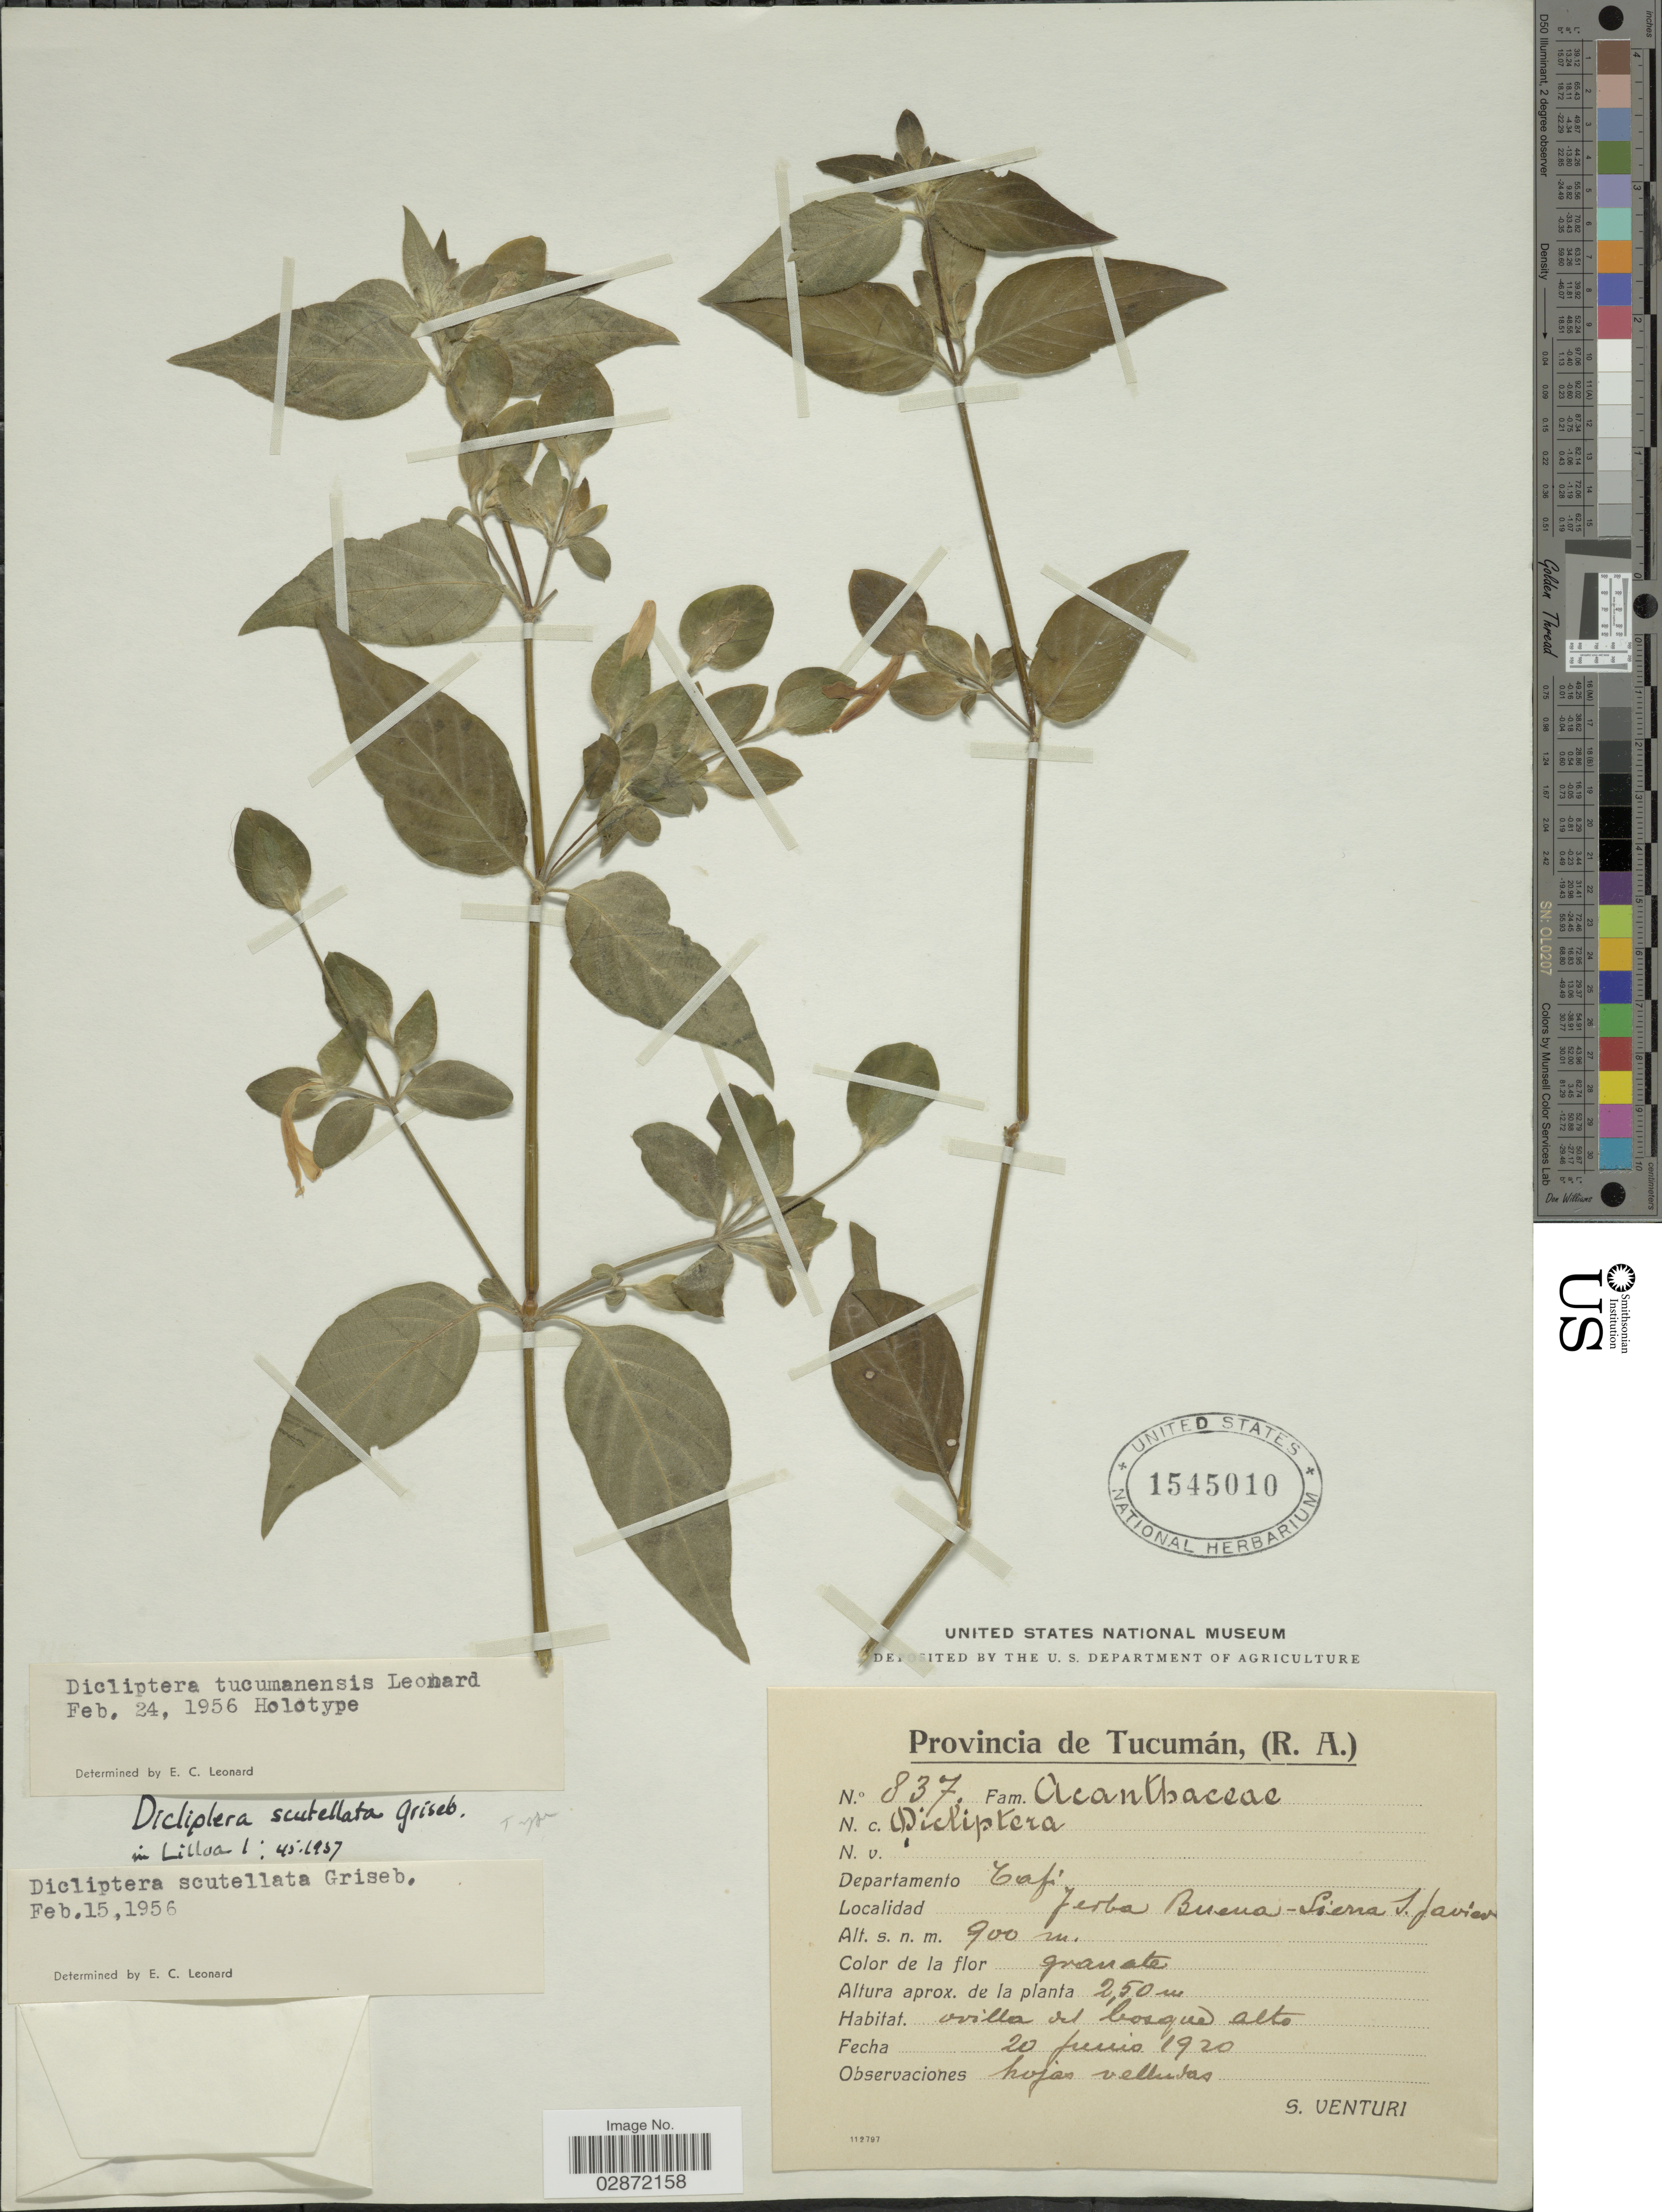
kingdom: Plantae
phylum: Tracheophyta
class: Magnoliopsida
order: Lamiales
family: Acanthaceae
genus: Dicliptera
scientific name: Dicliptera scutellata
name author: Griseb.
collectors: S. Venturi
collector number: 837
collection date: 1920-06-20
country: Argentina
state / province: Tucuman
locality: Provincia de Tucumán, (R.A.). Departamento Tafi. Jerba Buena-Sierra S. Javier.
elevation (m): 900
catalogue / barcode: US 1545010